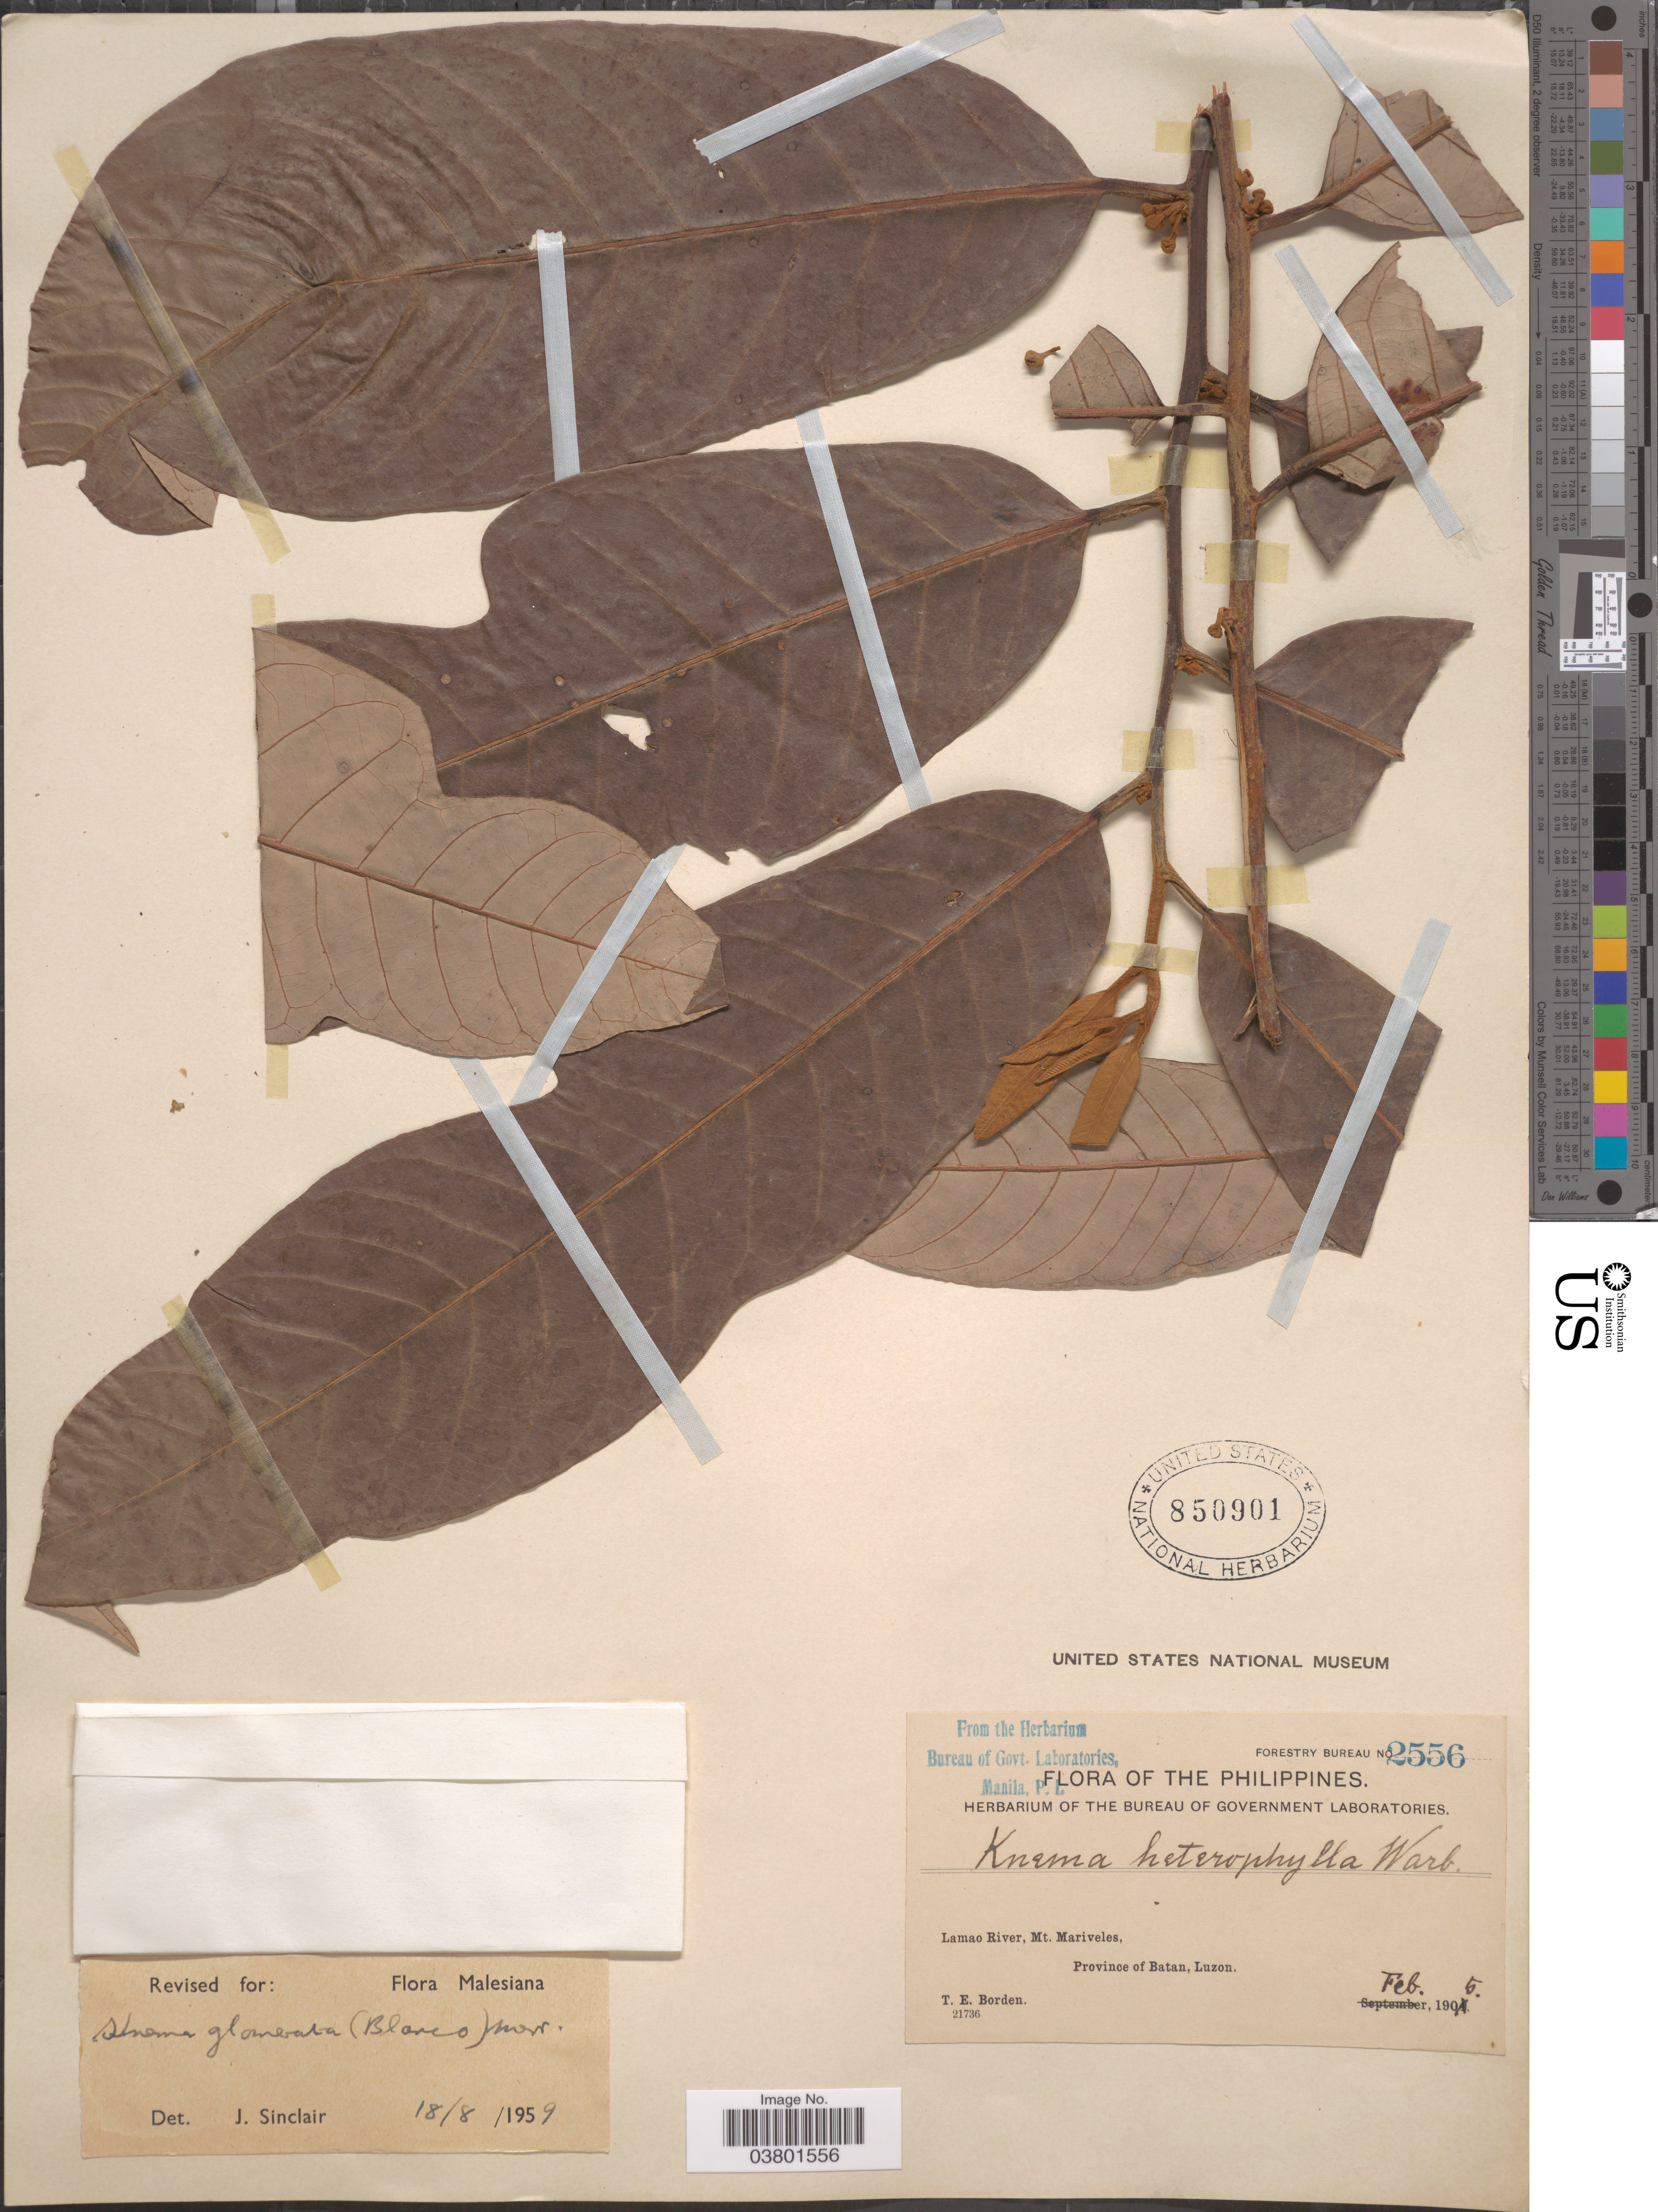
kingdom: Plantae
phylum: Tracheophyta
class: Magnoliopsida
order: Magnoliales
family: Myristicaceae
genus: Knema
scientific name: Knema glomerata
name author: (Blanco) Merr.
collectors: T. E. Borden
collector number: Forestry Bureau 2556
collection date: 1905-02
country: Philippines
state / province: Cagayan Valley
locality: Lamao River, Mt. Mariveles. Province of Batan, Luzon.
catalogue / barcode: US 850901